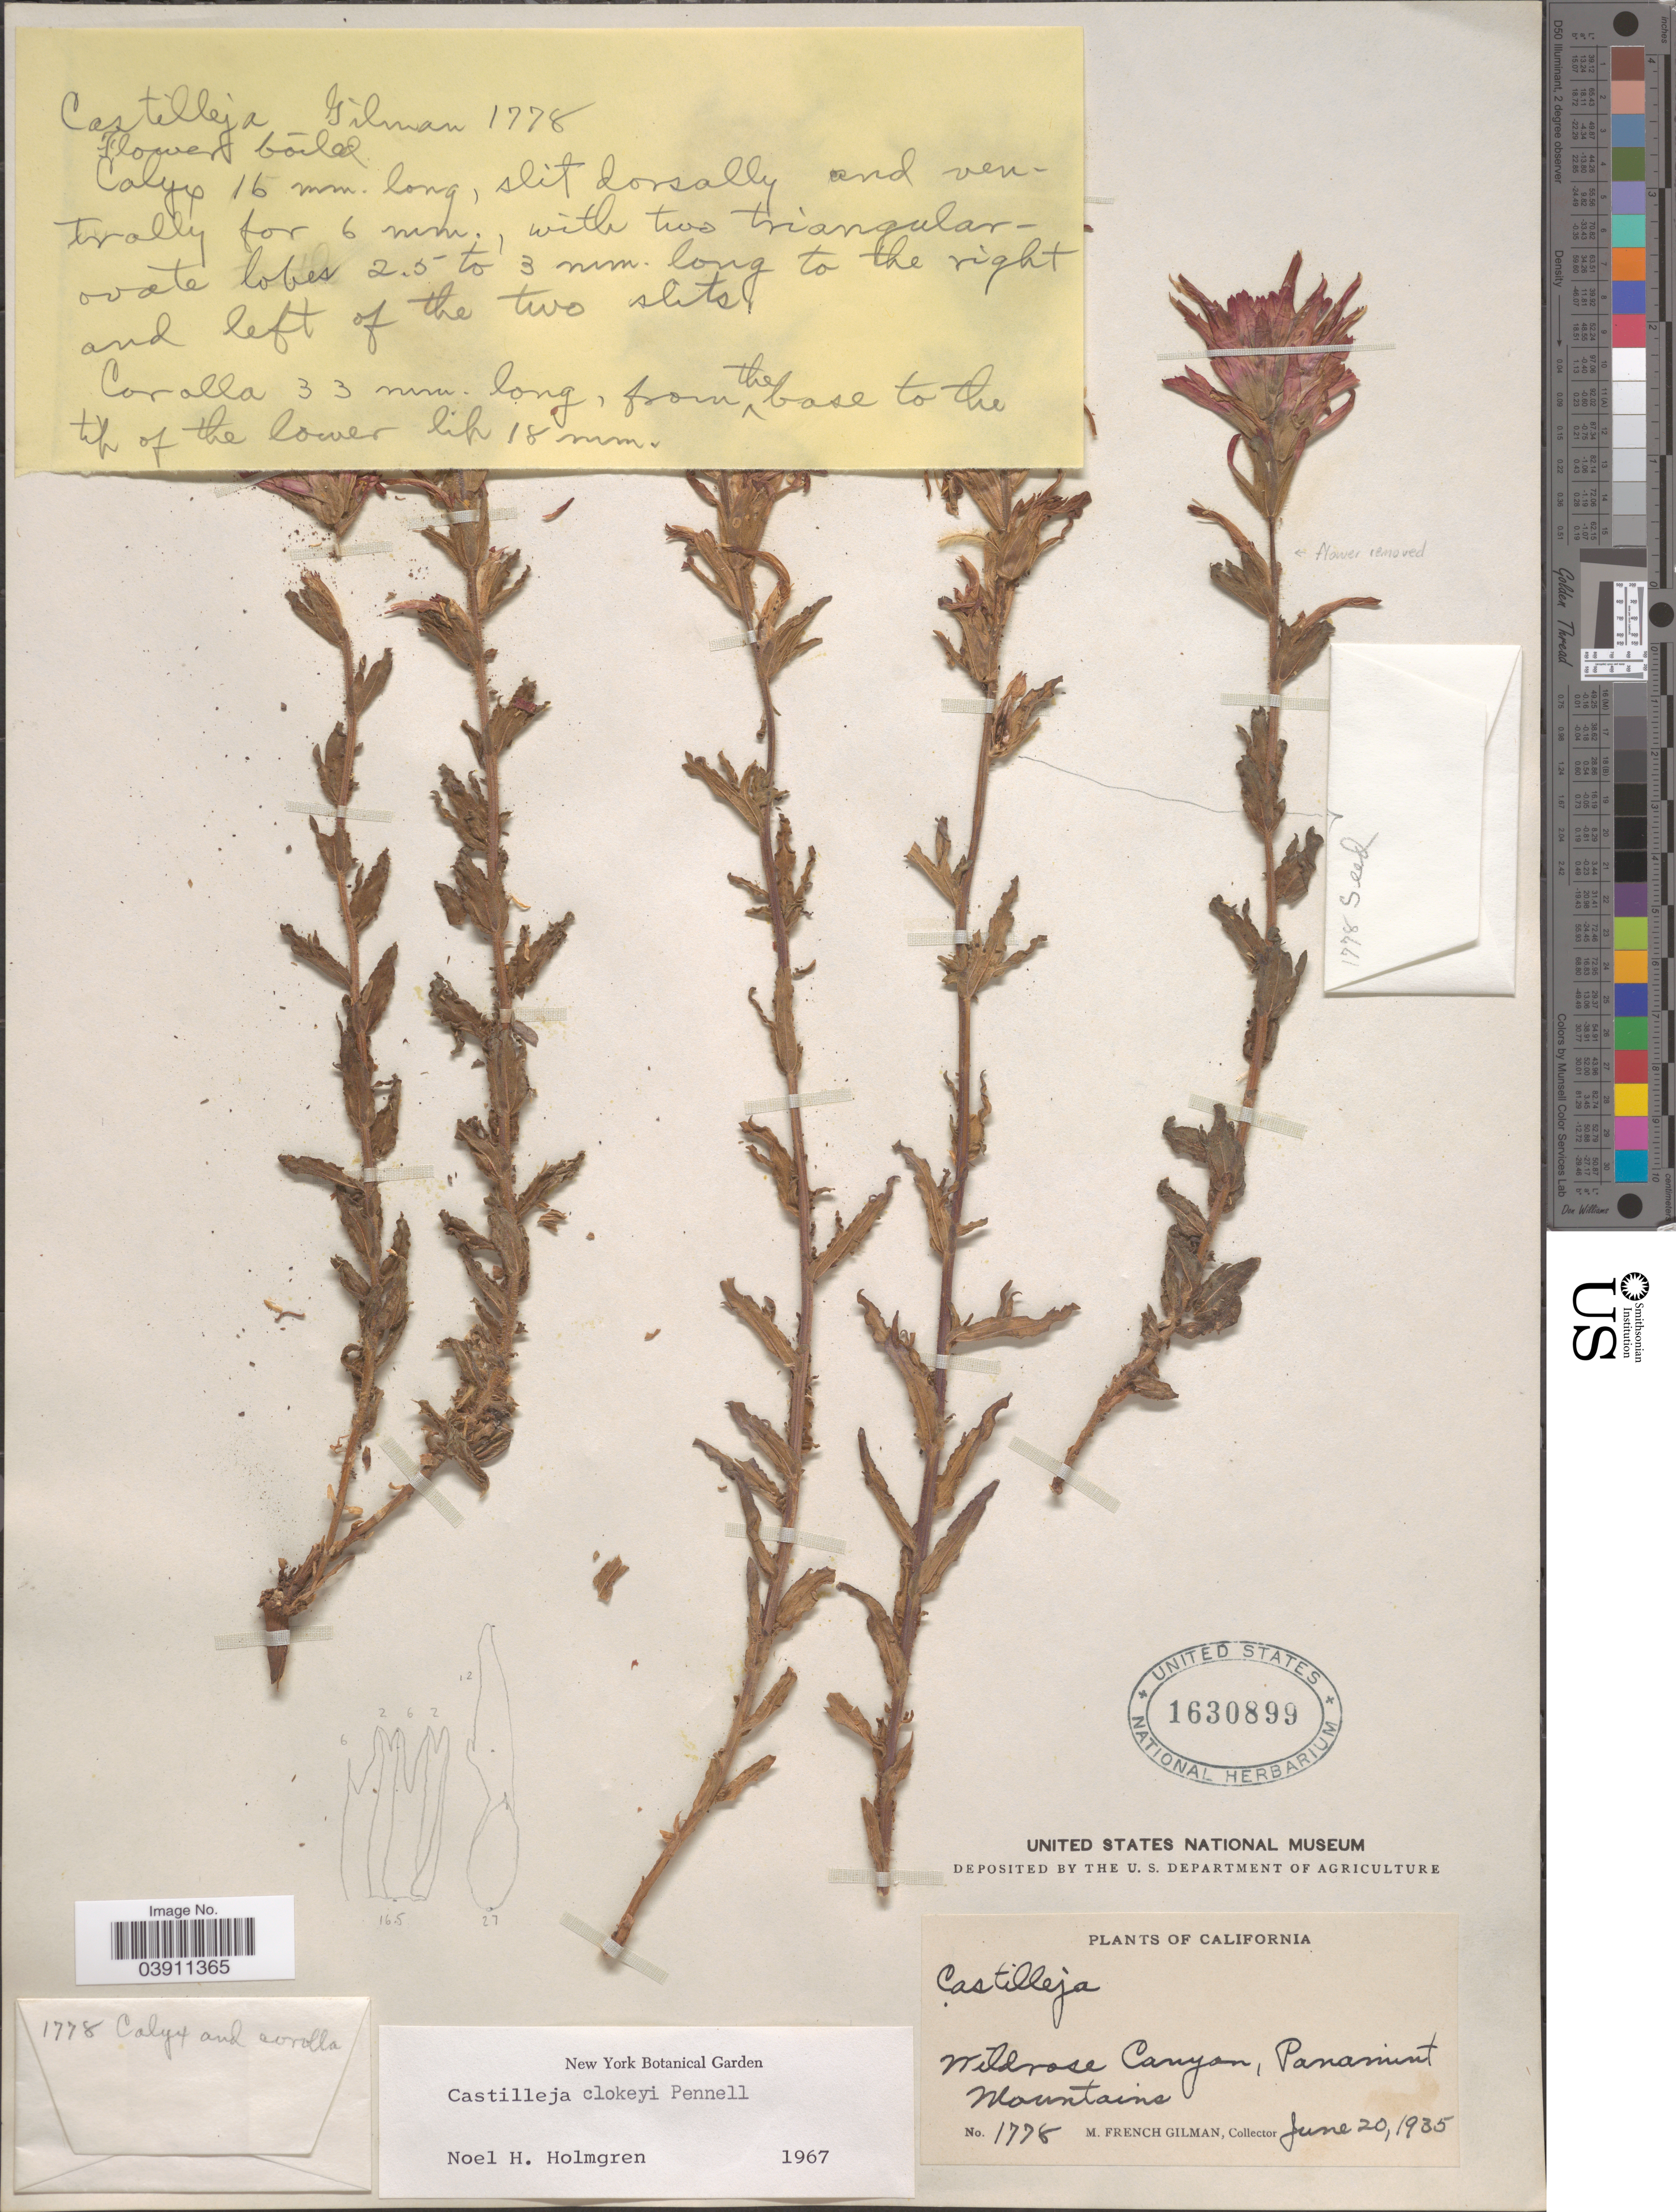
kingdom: Plantae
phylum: Tracheophyta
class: Magnoliopsida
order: Lamiales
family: Orobanchaceae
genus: Castilleja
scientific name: Castilleja clokeyi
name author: Pennell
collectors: M. F. Gilman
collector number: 1775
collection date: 1935-06-20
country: United States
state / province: California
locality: Wildrose Canyon, Panamint Mountains.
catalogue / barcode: US 1630899